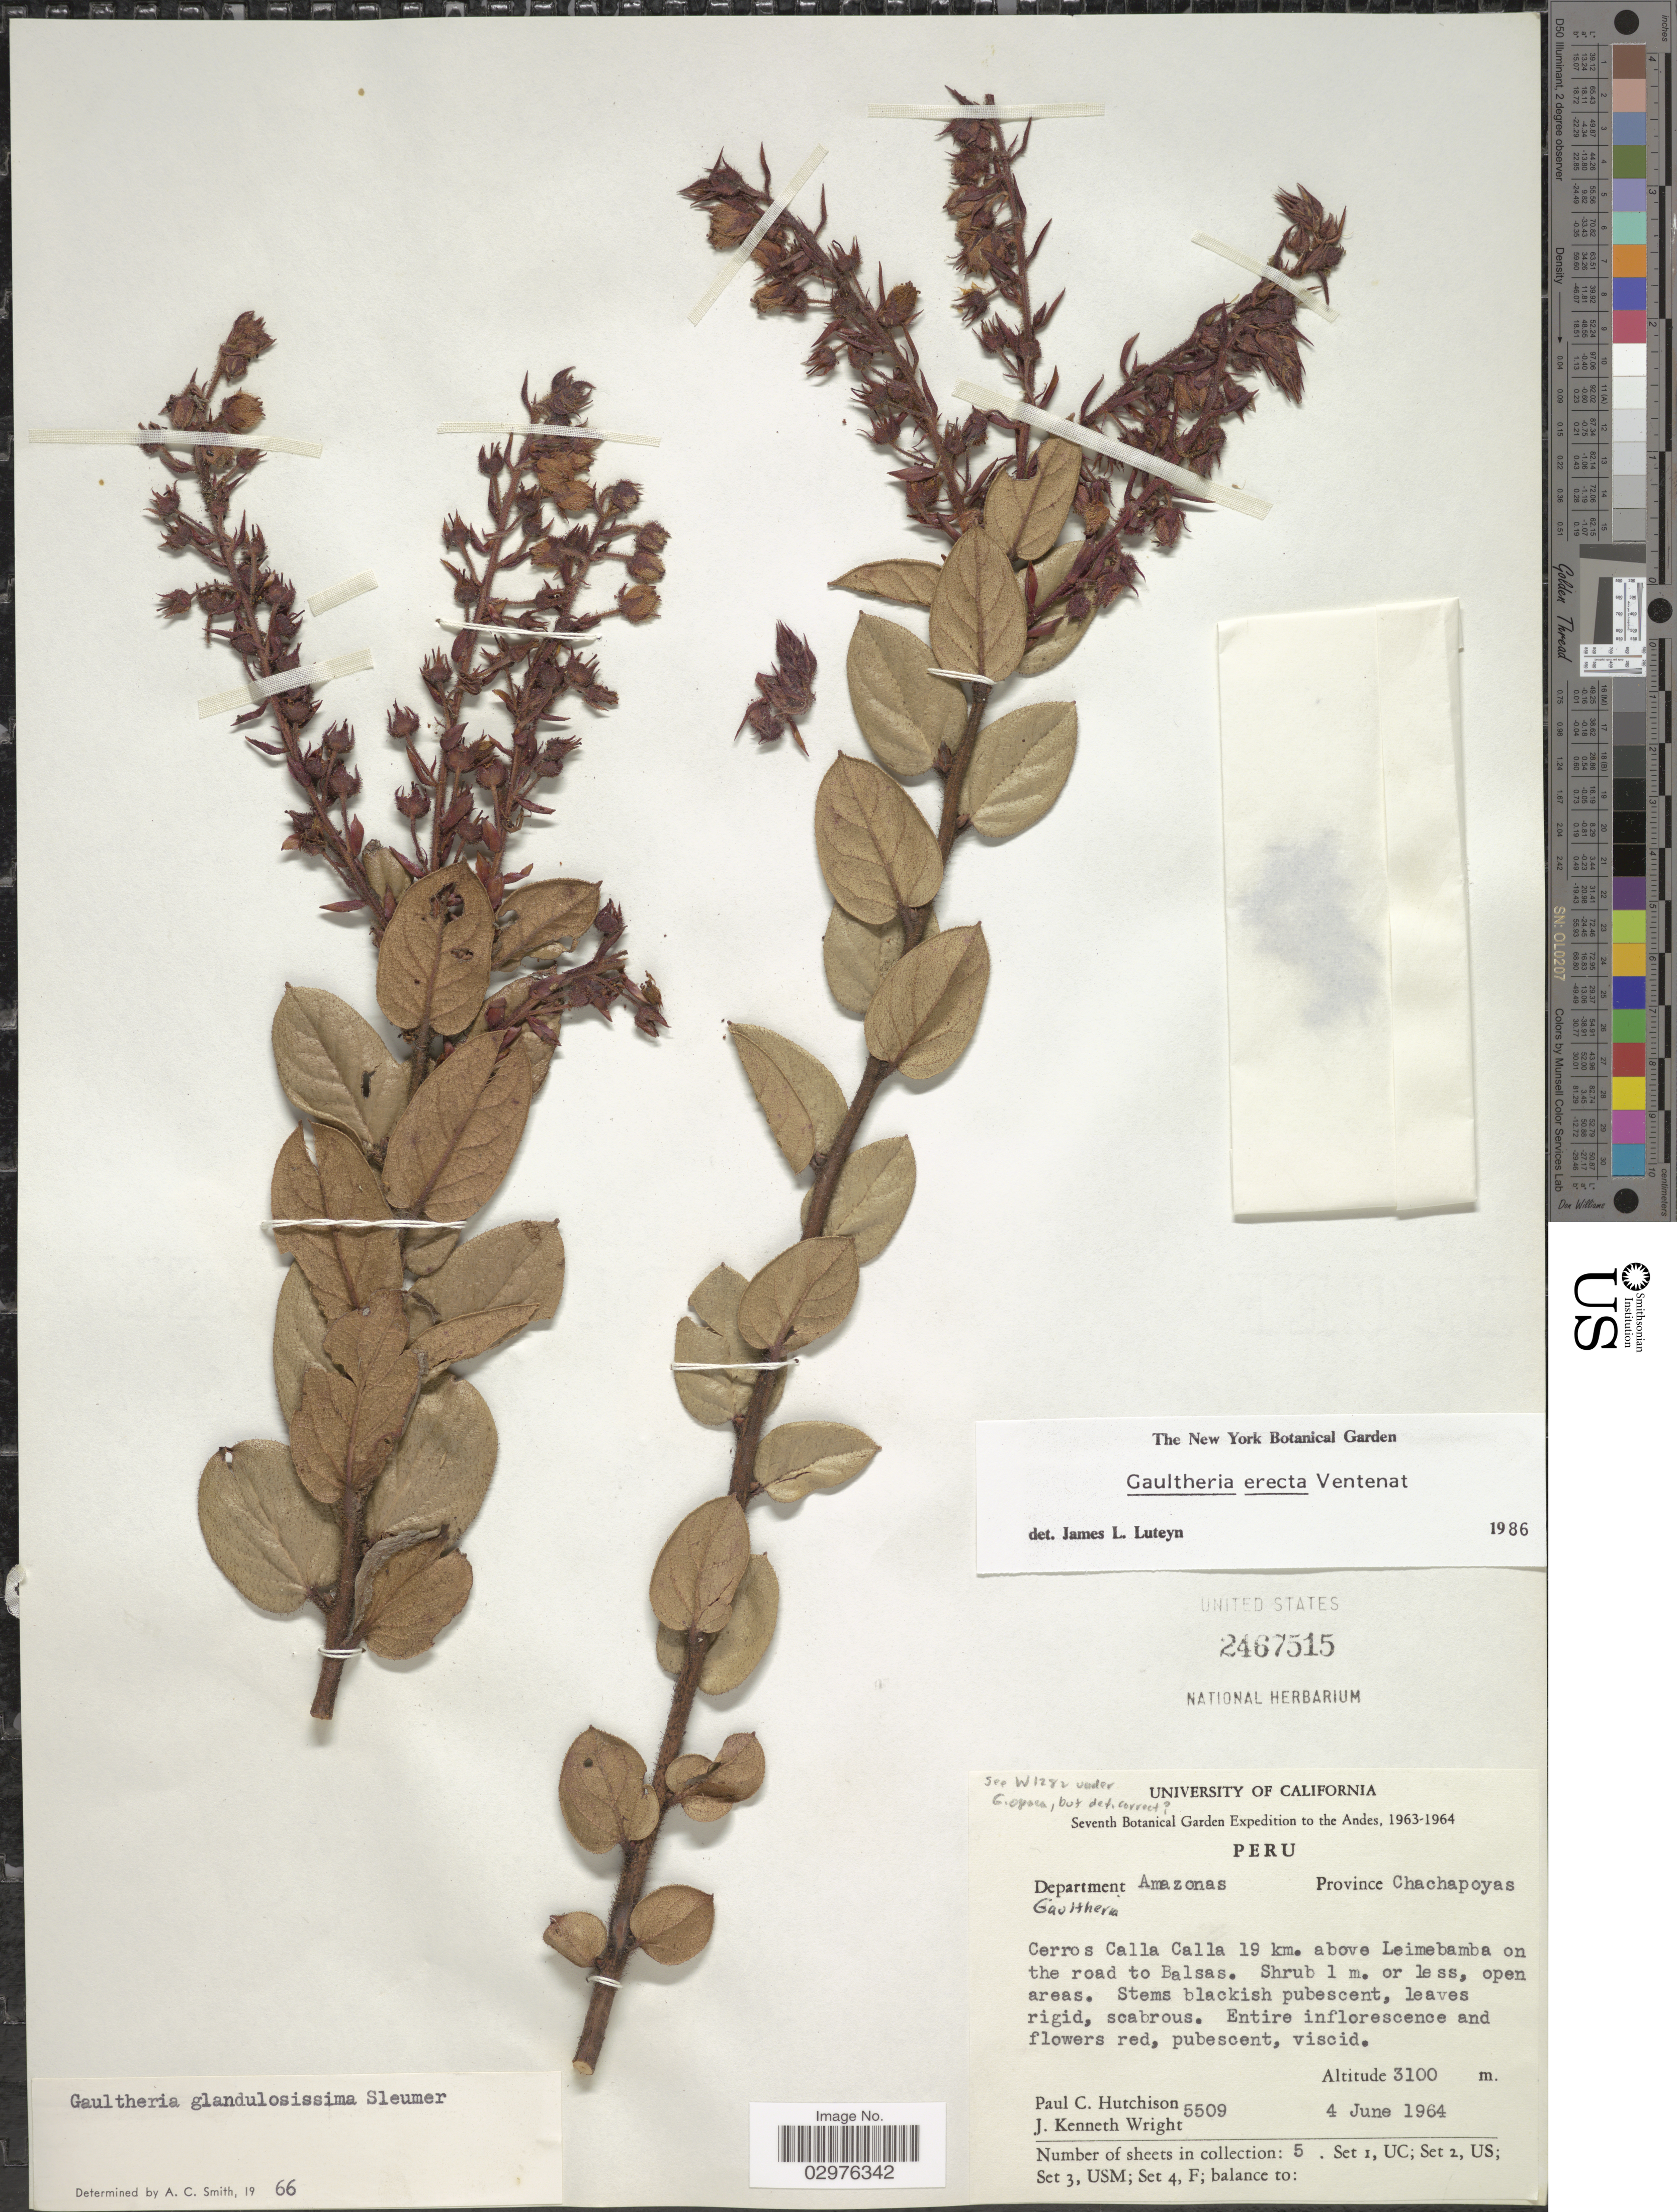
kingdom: Plantae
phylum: Tracheophyta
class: Magnoliopsida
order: Ericales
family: Ericaceae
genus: Gaultheria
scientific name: Gaultheria erecta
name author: Vent.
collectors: P. C. Hutchison & J. K. Wright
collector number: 5509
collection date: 1964-06-04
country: Peru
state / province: Amazonas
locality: The Andes. Department Amazonas. Province Chachapoyas. Cerros Calla Calla 19 km. above Leimebamba on the road to Balsas.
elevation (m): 3100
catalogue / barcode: US 2467515